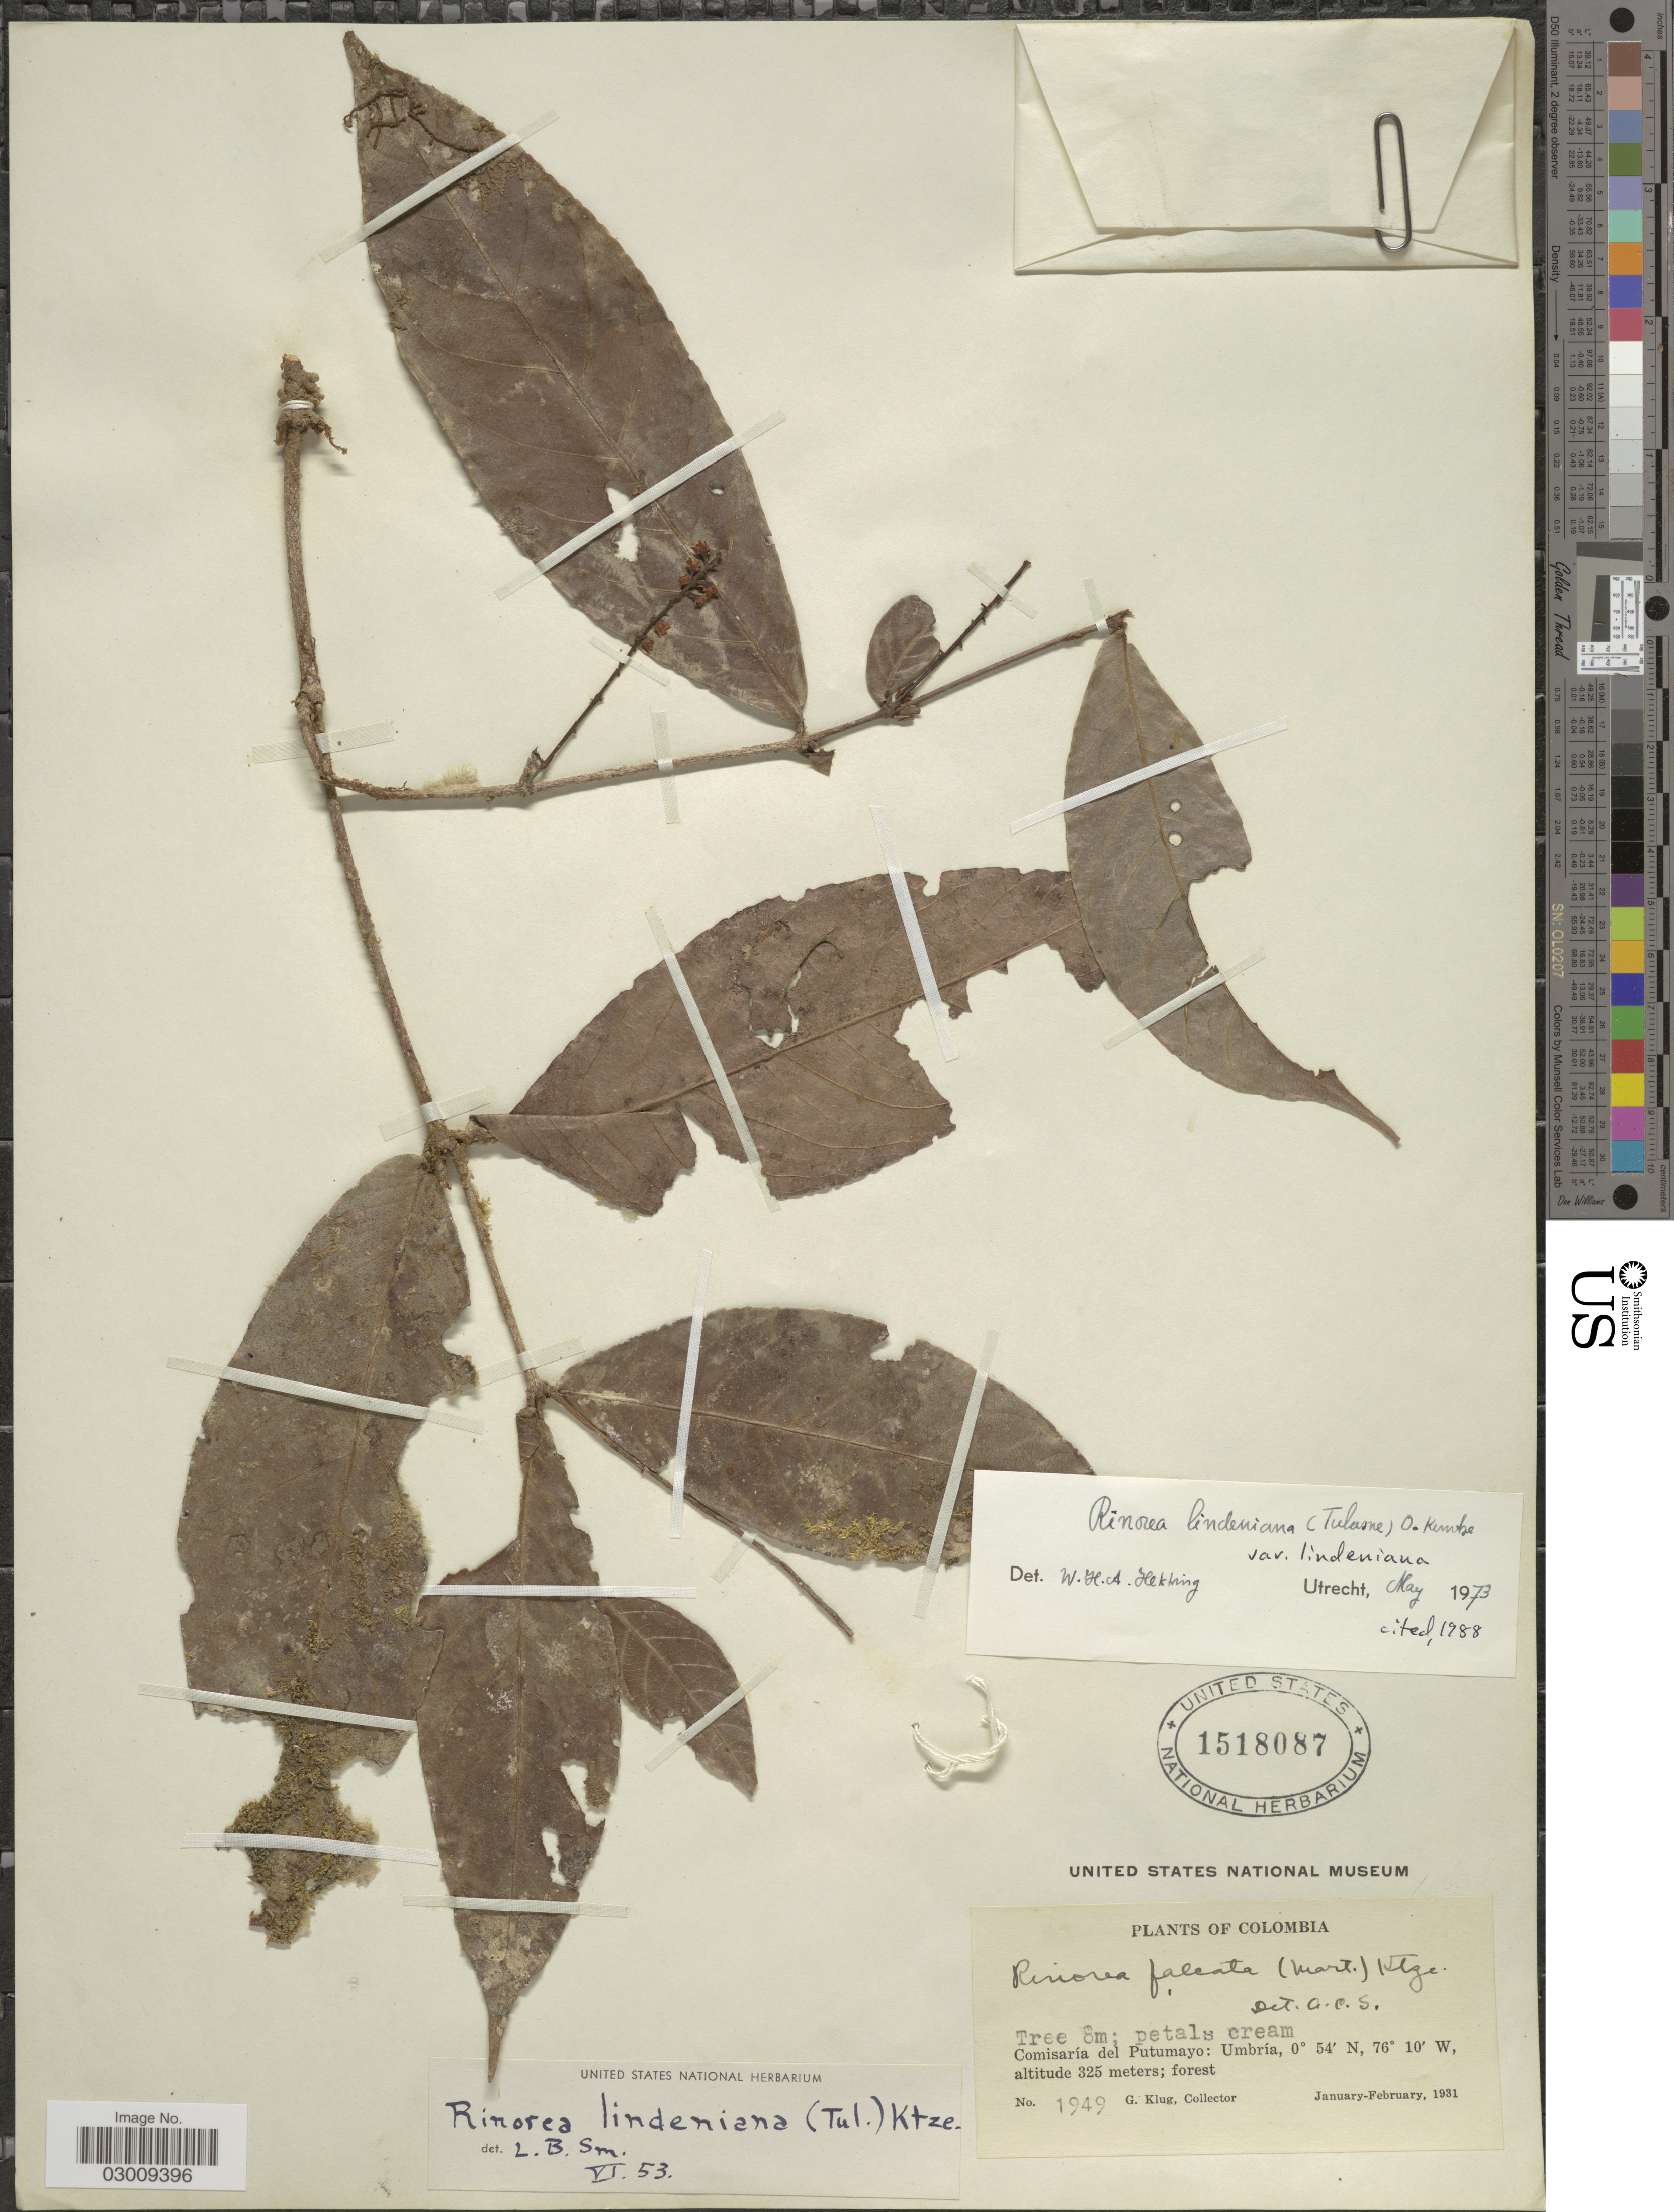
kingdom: Plantae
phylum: Tracheophyta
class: Magnoliopsida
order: Malpighiales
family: Violaceae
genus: Rinorea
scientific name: Rinorea lindeniana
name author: (Tul.) Kuntze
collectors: G. Klug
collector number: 1949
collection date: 1931-01/1931-02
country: Colombia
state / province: Putumayo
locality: Comisaría del Putumayo: Umbría.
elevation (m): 325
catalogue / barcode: US 1518087